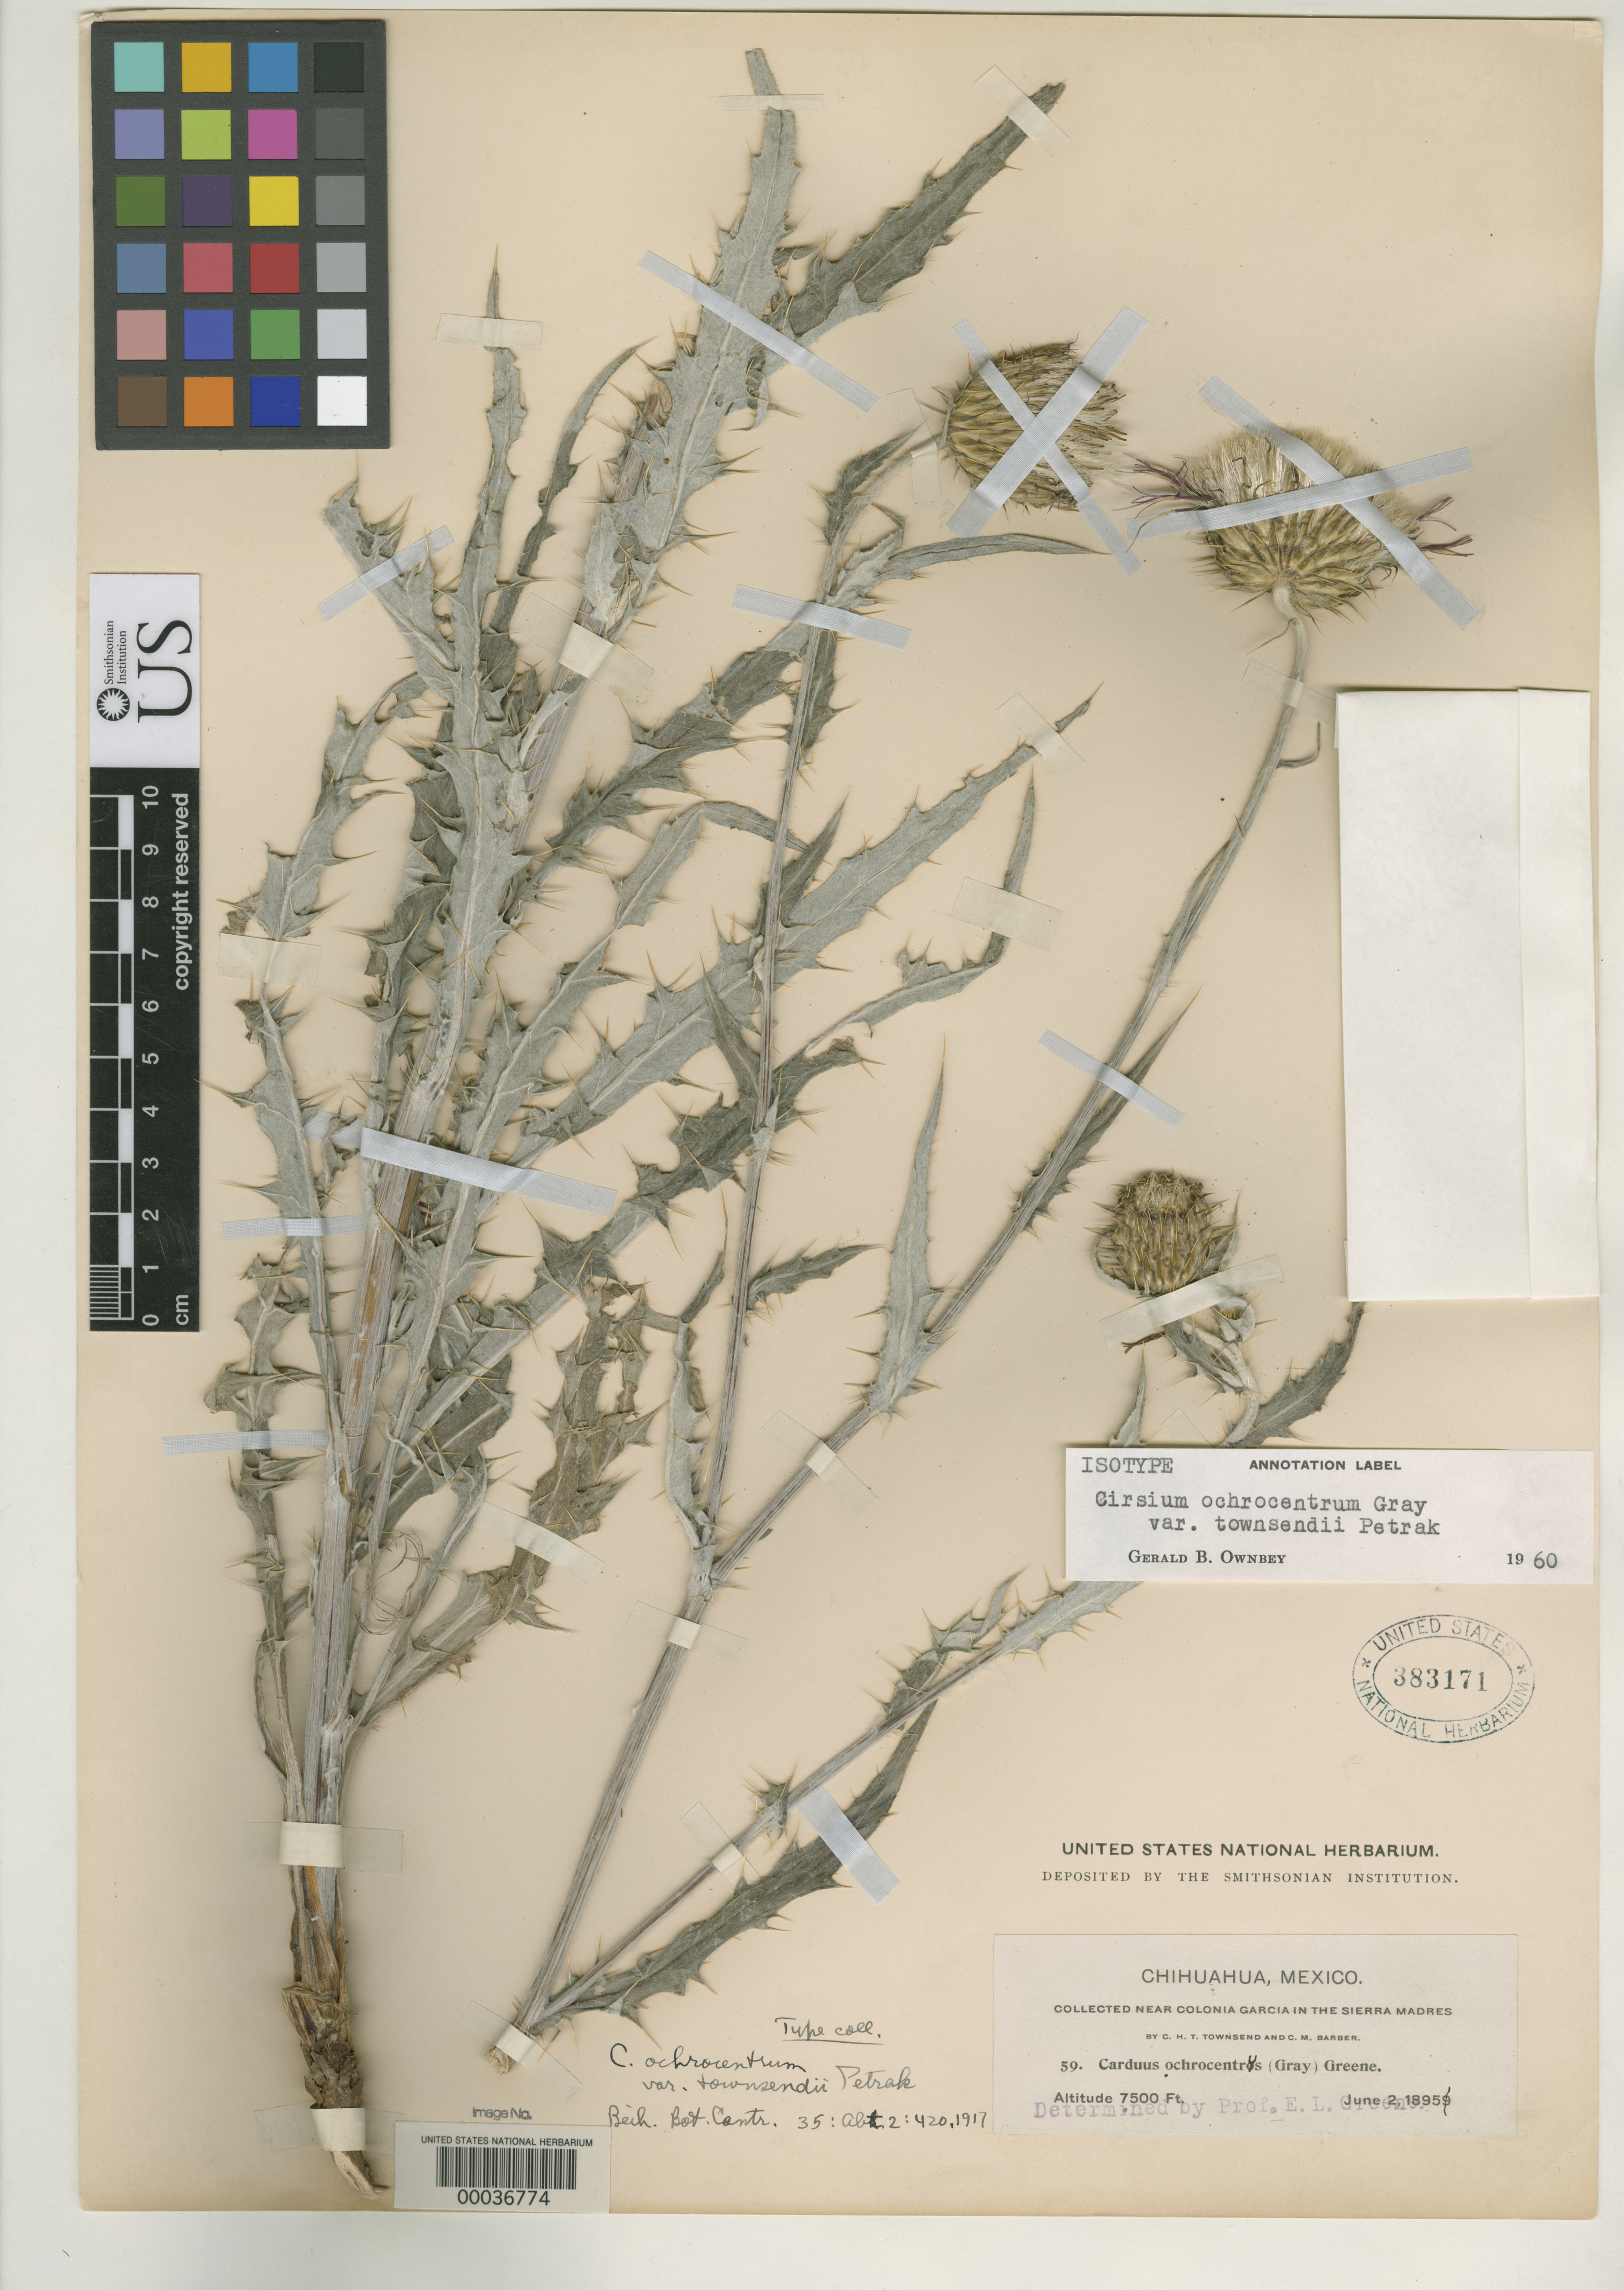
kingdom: Plantae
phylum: Tracheophyta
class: Magnoliopsida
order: Asterales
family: Asteraceae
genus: Cirsium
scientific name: Cirsium ochrocentrum var. townsendii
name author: Petr.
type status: Isotype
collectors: C. H. T. Townsend & C. Barber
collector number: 59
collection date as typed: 02 Jun 1895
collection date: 1895-06-02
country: Mexico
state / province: Chihuahua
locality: Near Colonia Garcia, Sierra Madres.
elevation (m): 2286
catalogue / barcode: US 383171